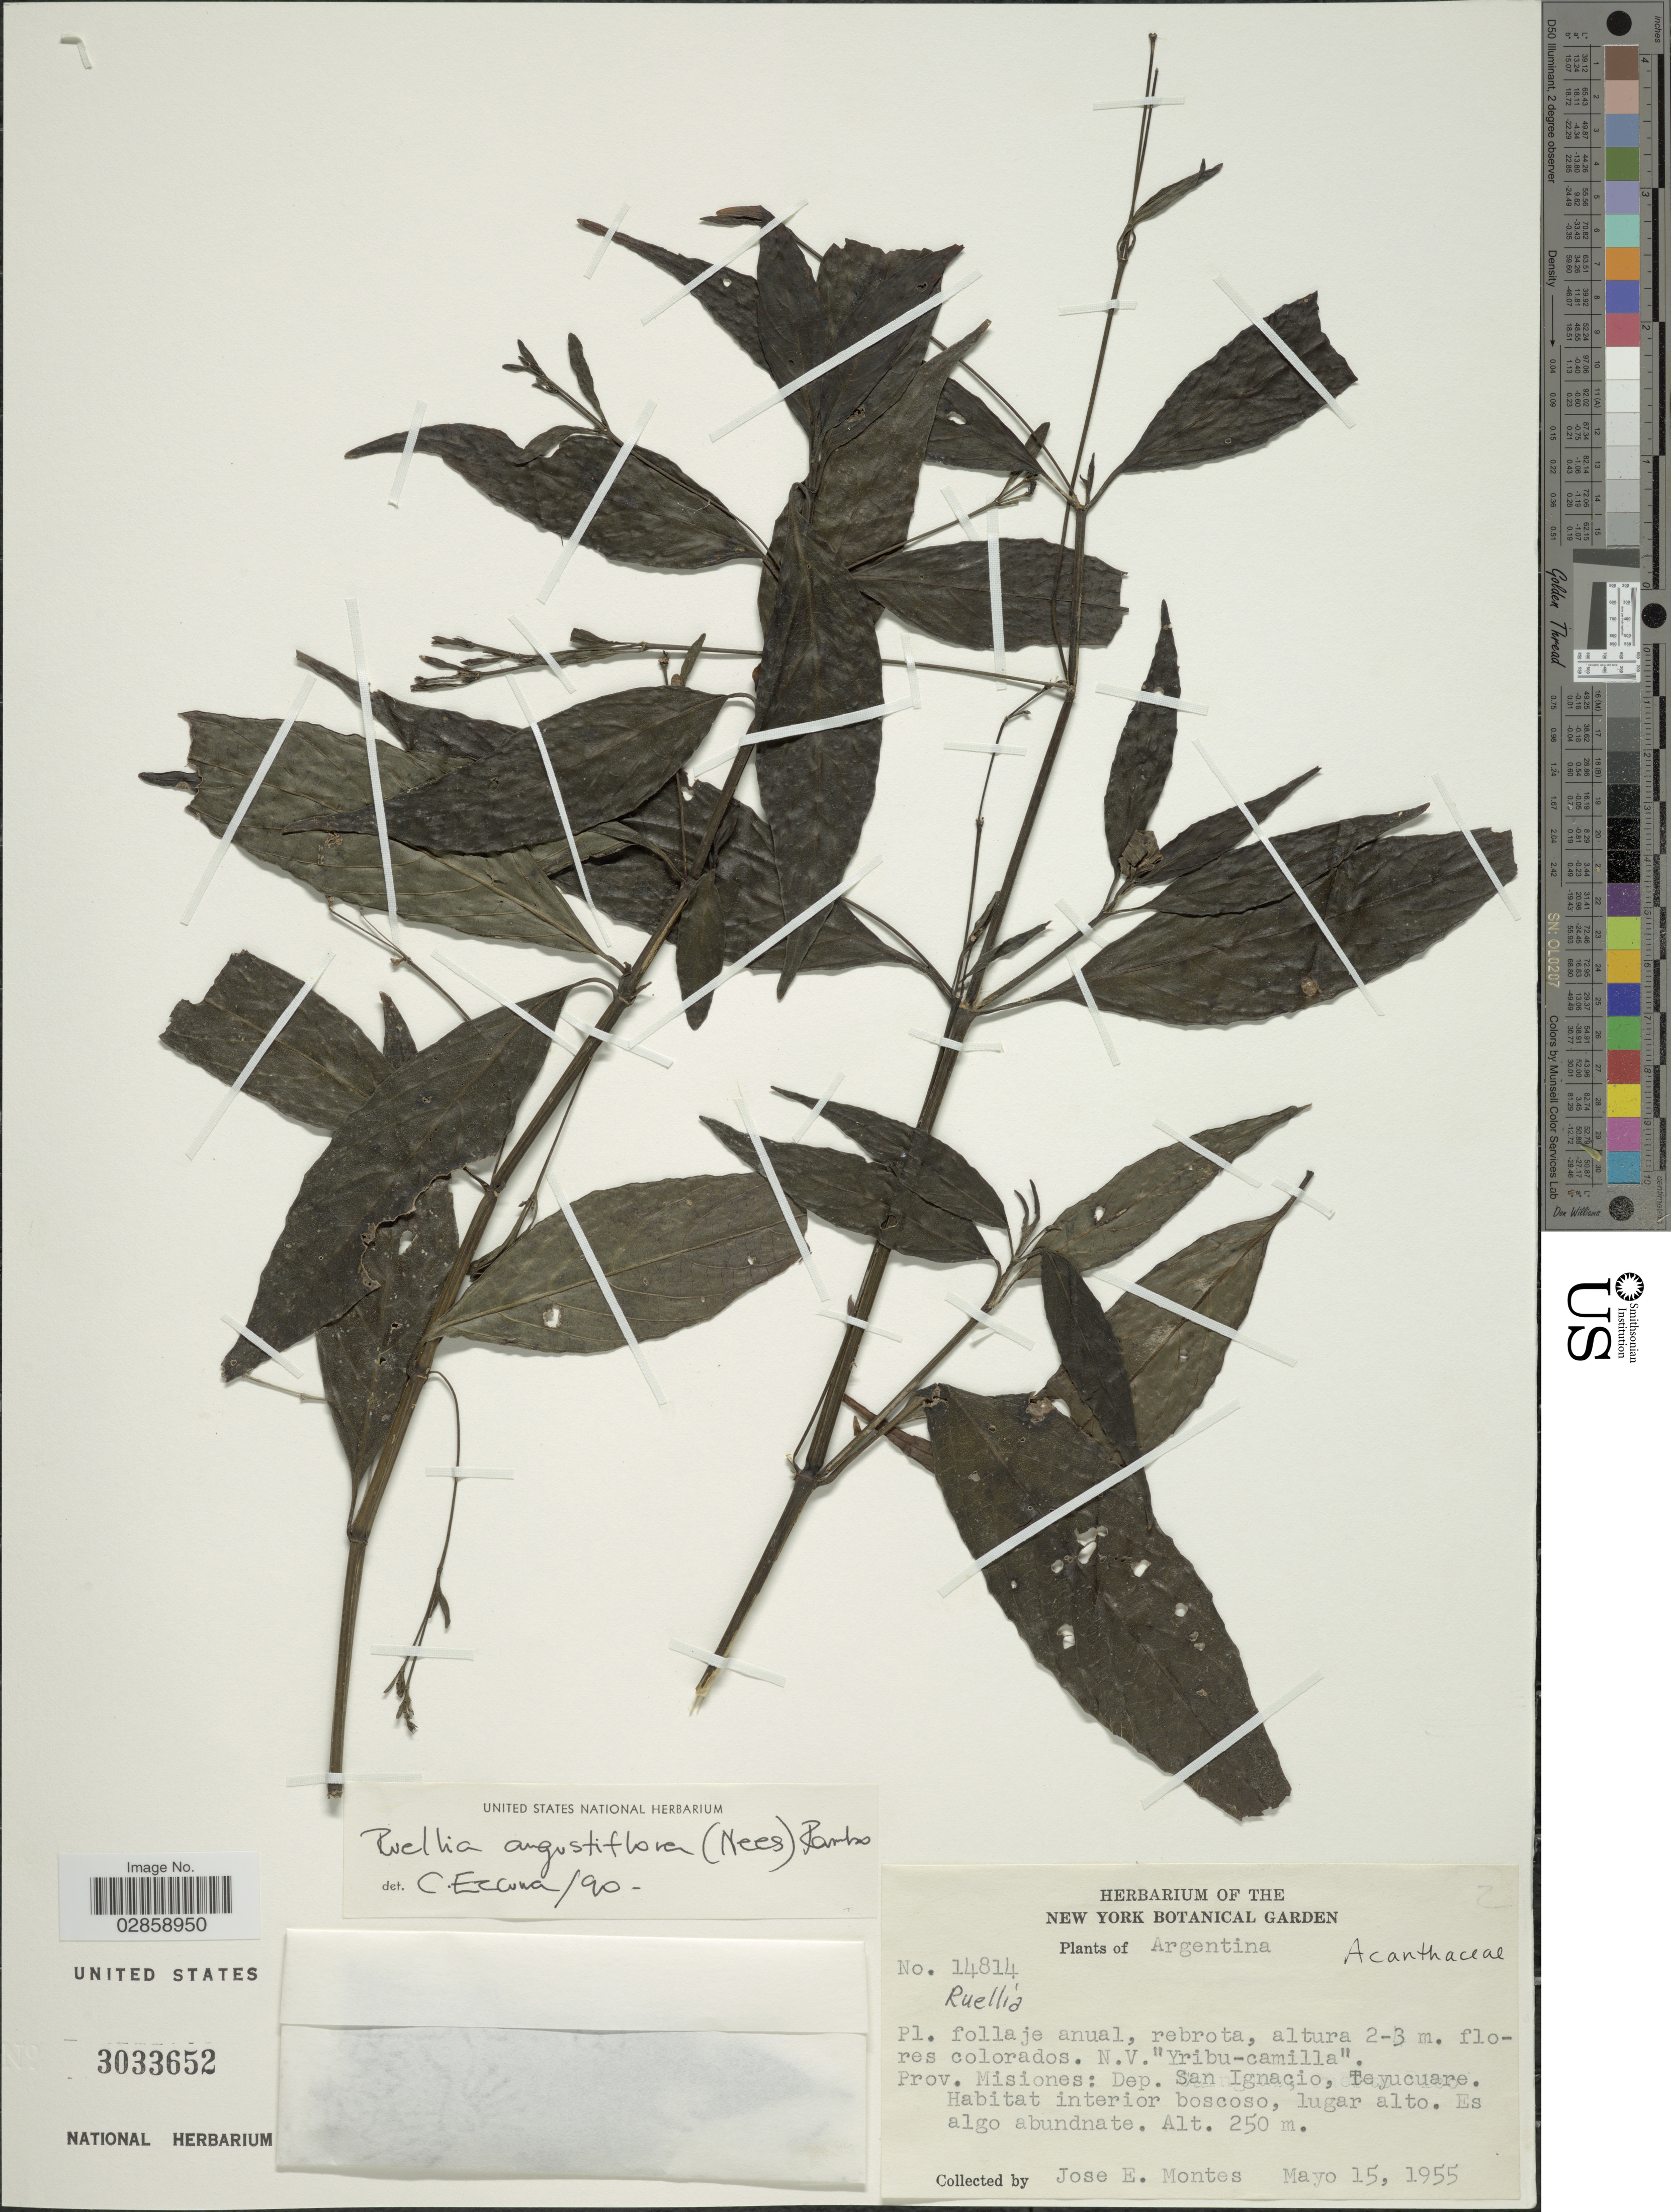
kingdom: Plantae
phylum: Tracheophyta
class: Magnoliopsida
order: Lamiales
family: Acanthaceae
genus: Ruellia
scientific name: Ruellia angustiflora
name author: (Nees) Lindau ex Rambo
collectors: J. E. Montes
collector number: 14814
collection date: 1955-05-15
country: Argentina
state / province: Misiones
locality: Dep. San Ignacio, Teyucuare.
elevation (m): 250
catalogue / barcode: US 3033652